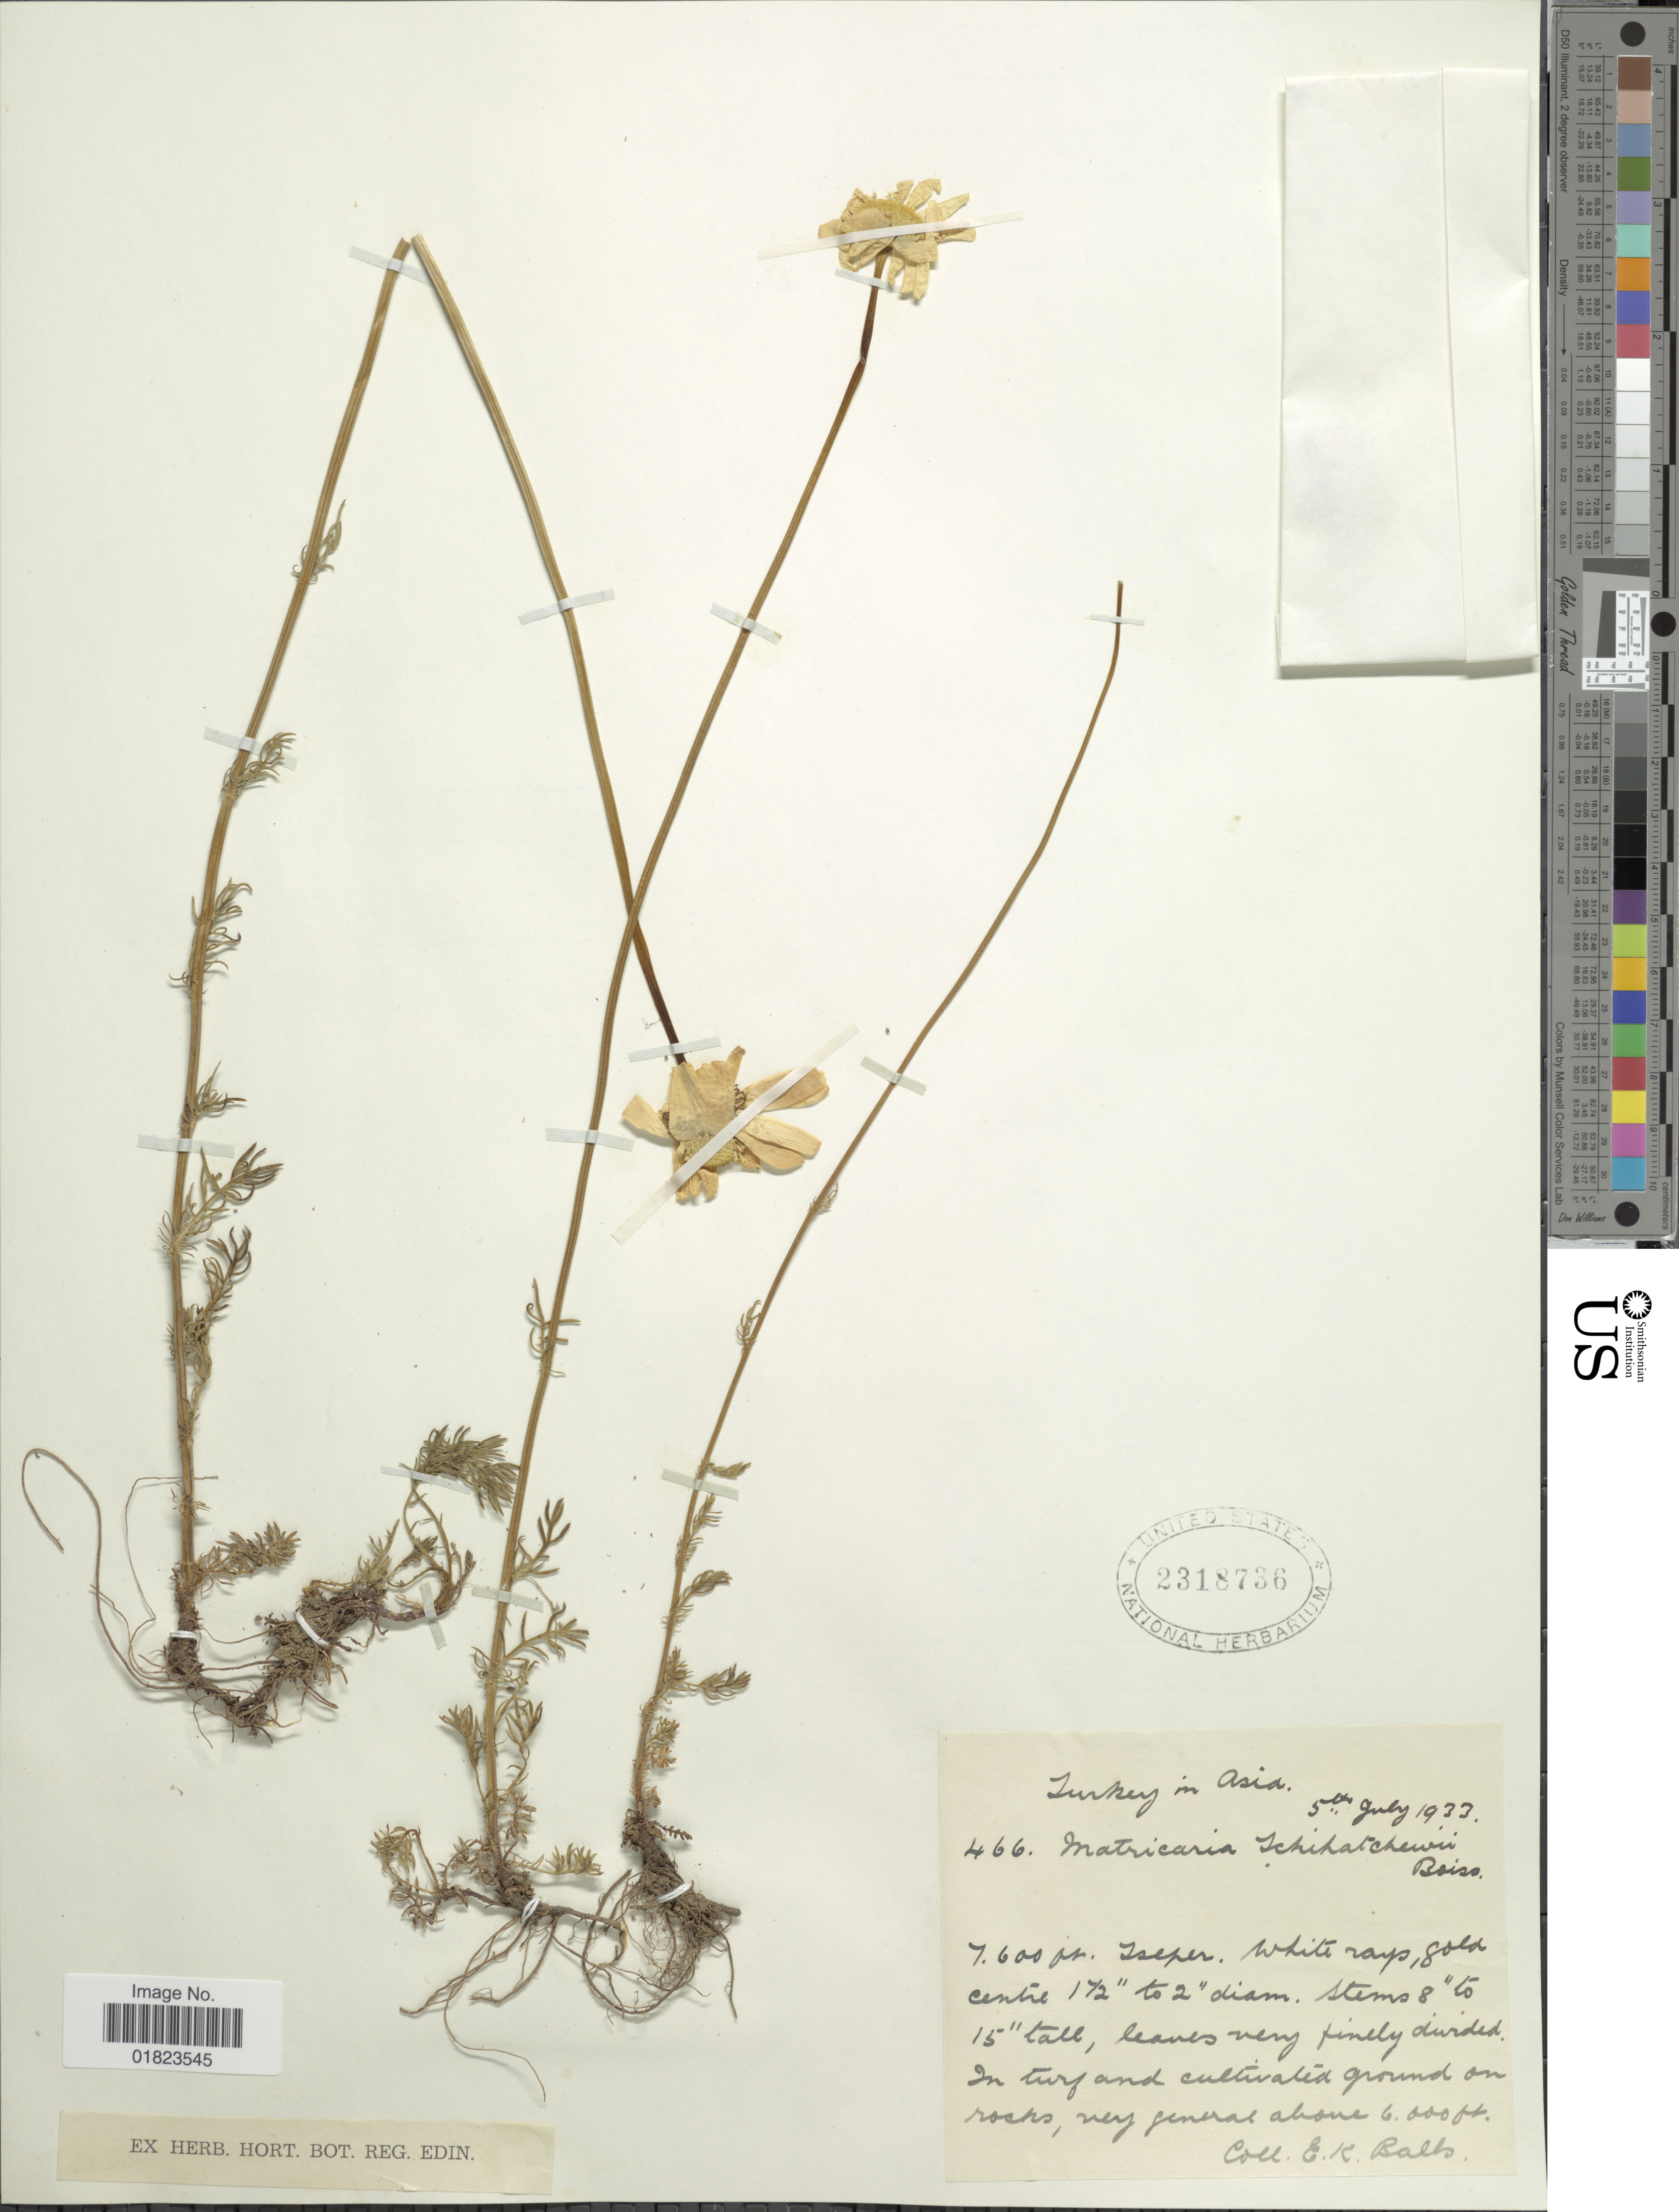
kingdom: Plantae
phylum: Tracheophyta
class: Magnoliopsida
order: Asterales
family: Asteraceae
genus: Tripleurospermum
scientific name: Tripleurospermum oreades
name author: (Boiss.) Rech. f.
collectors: E. K. Balls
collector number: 466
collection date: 1933-07-05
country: Turkey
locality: Turkey in Asia.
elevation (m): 2316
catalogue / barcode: US 2318736